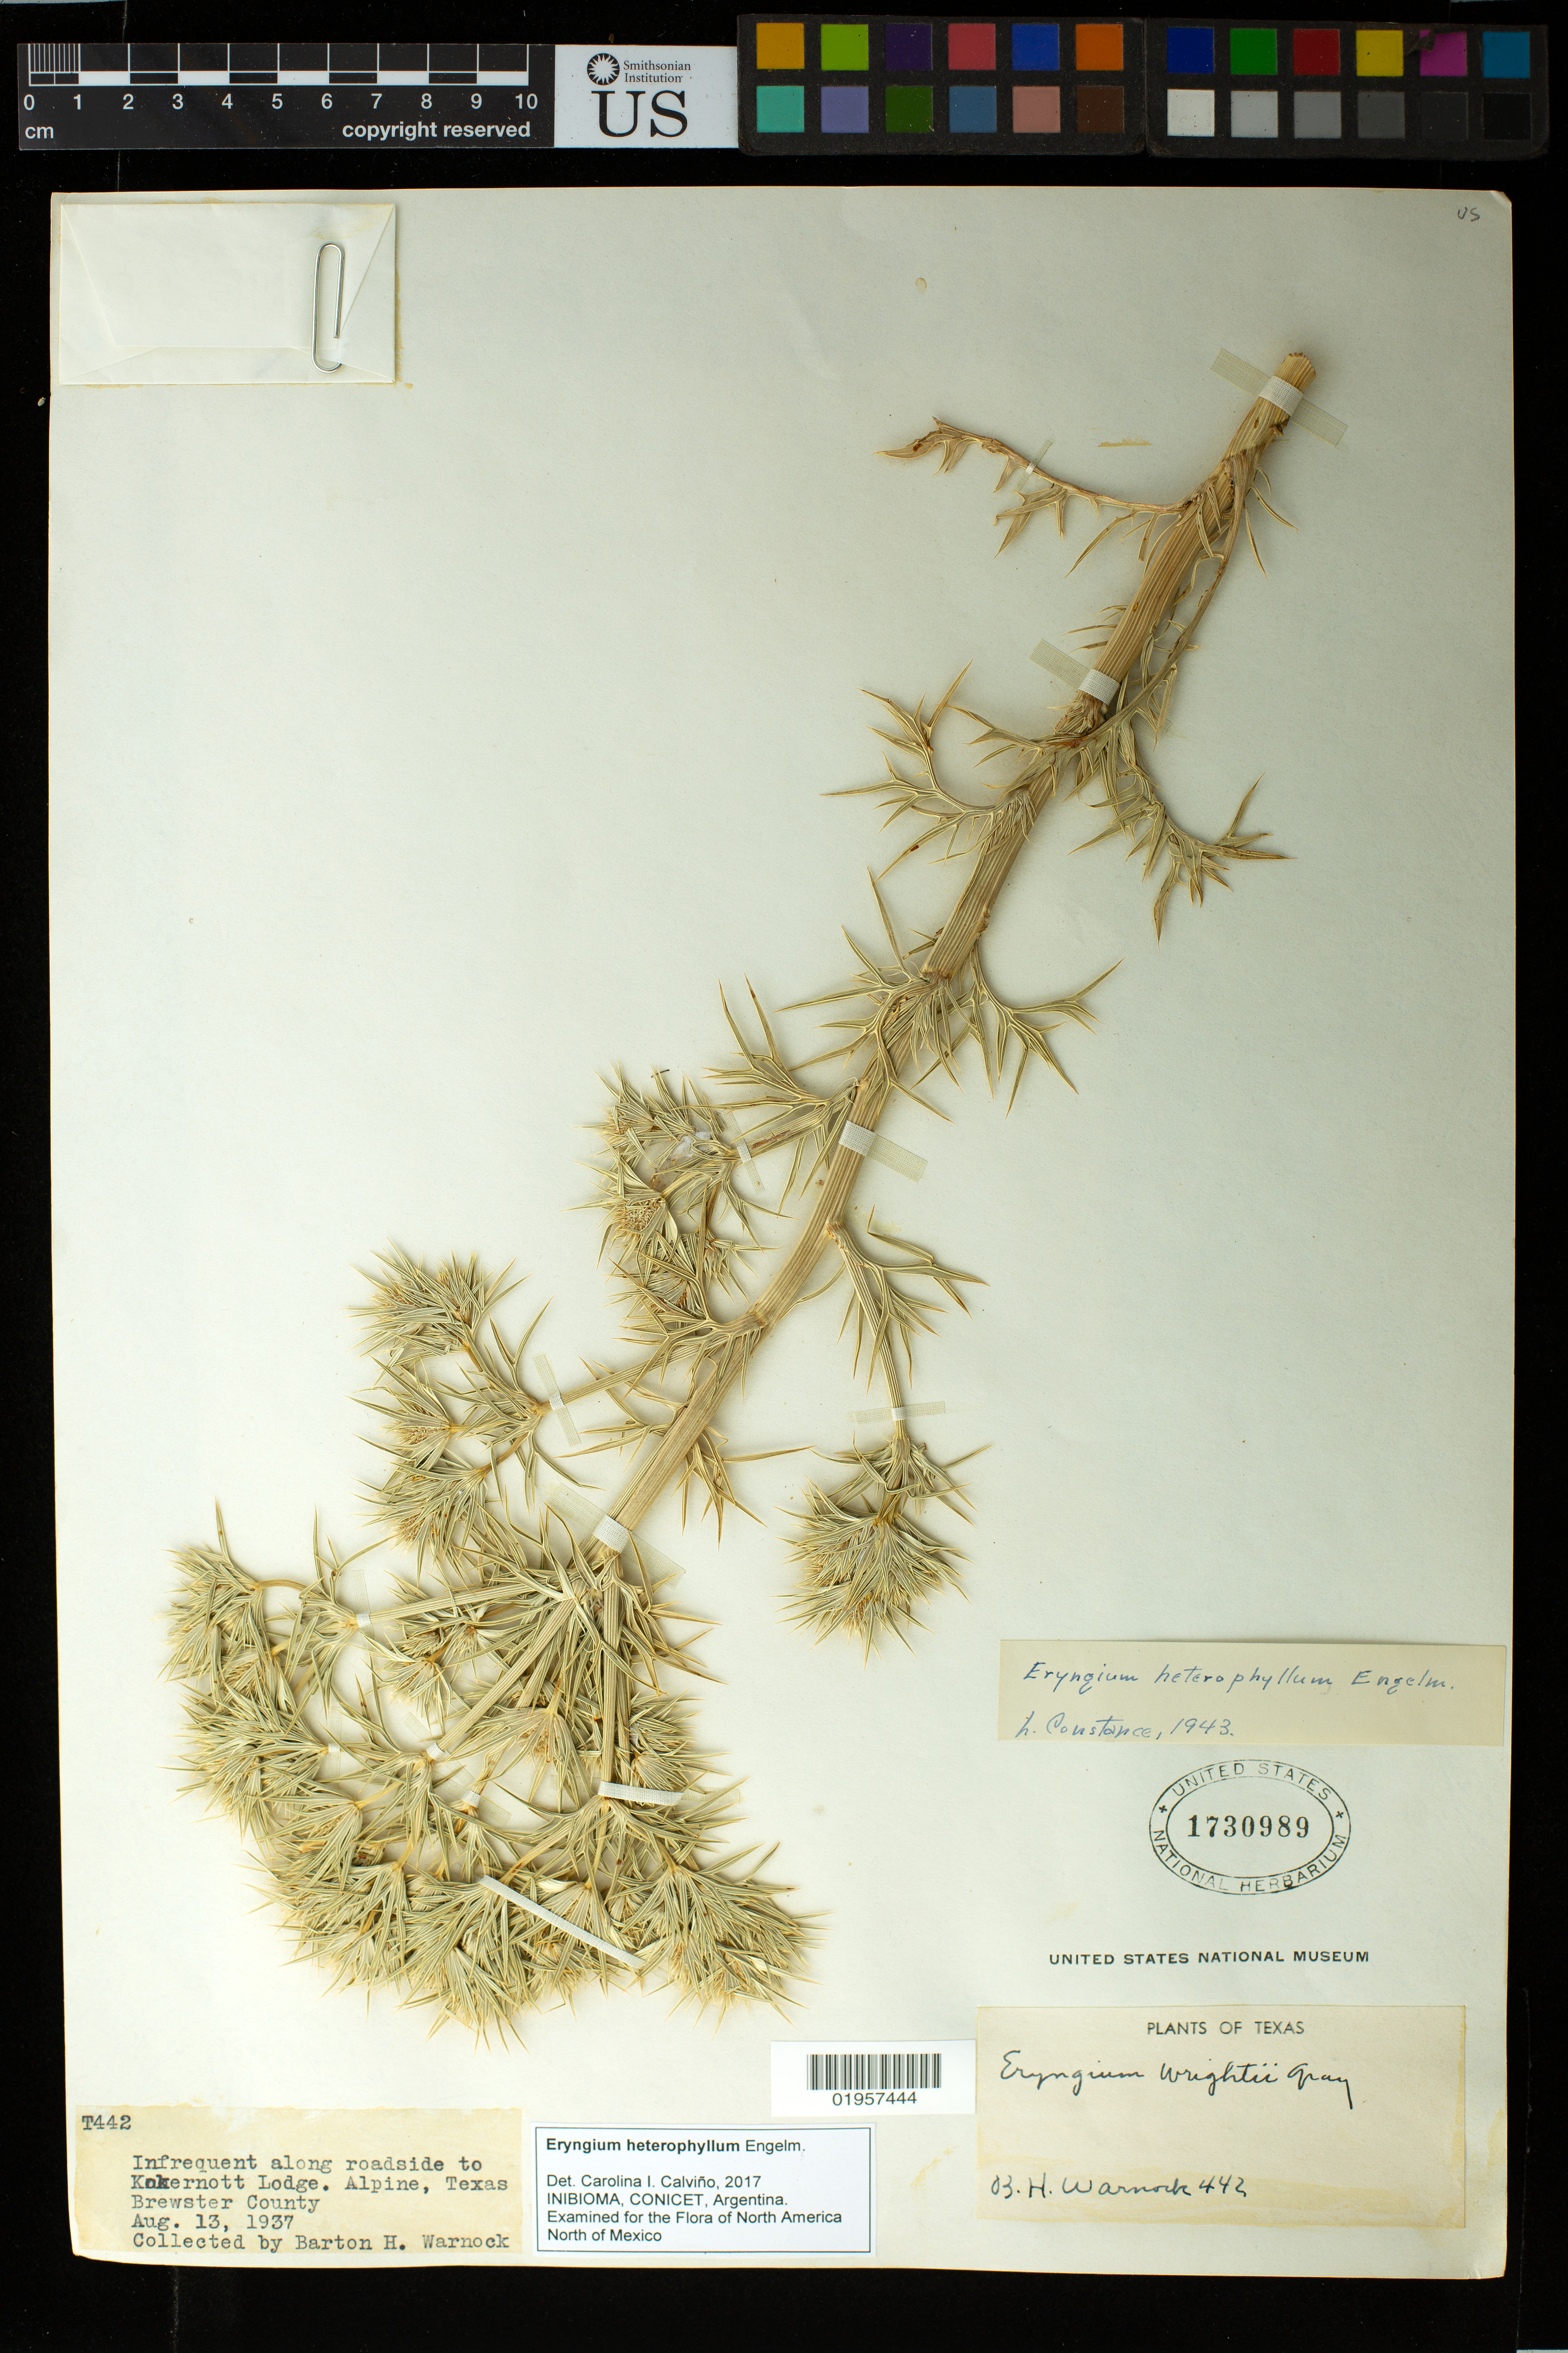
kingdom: Plantae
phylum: Tracheophyta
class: Magnoliopsida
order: Apiales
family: Apiaceae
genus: Eryngium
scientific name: Eryngium heterophyllum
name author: Engelm.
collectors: B. H. Warnock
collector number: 442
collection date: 1937-08-13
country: United States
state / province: Texas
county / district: Brewster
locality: Alpine, Roadside to Kokernott Lodge.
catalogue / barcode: US 1730989